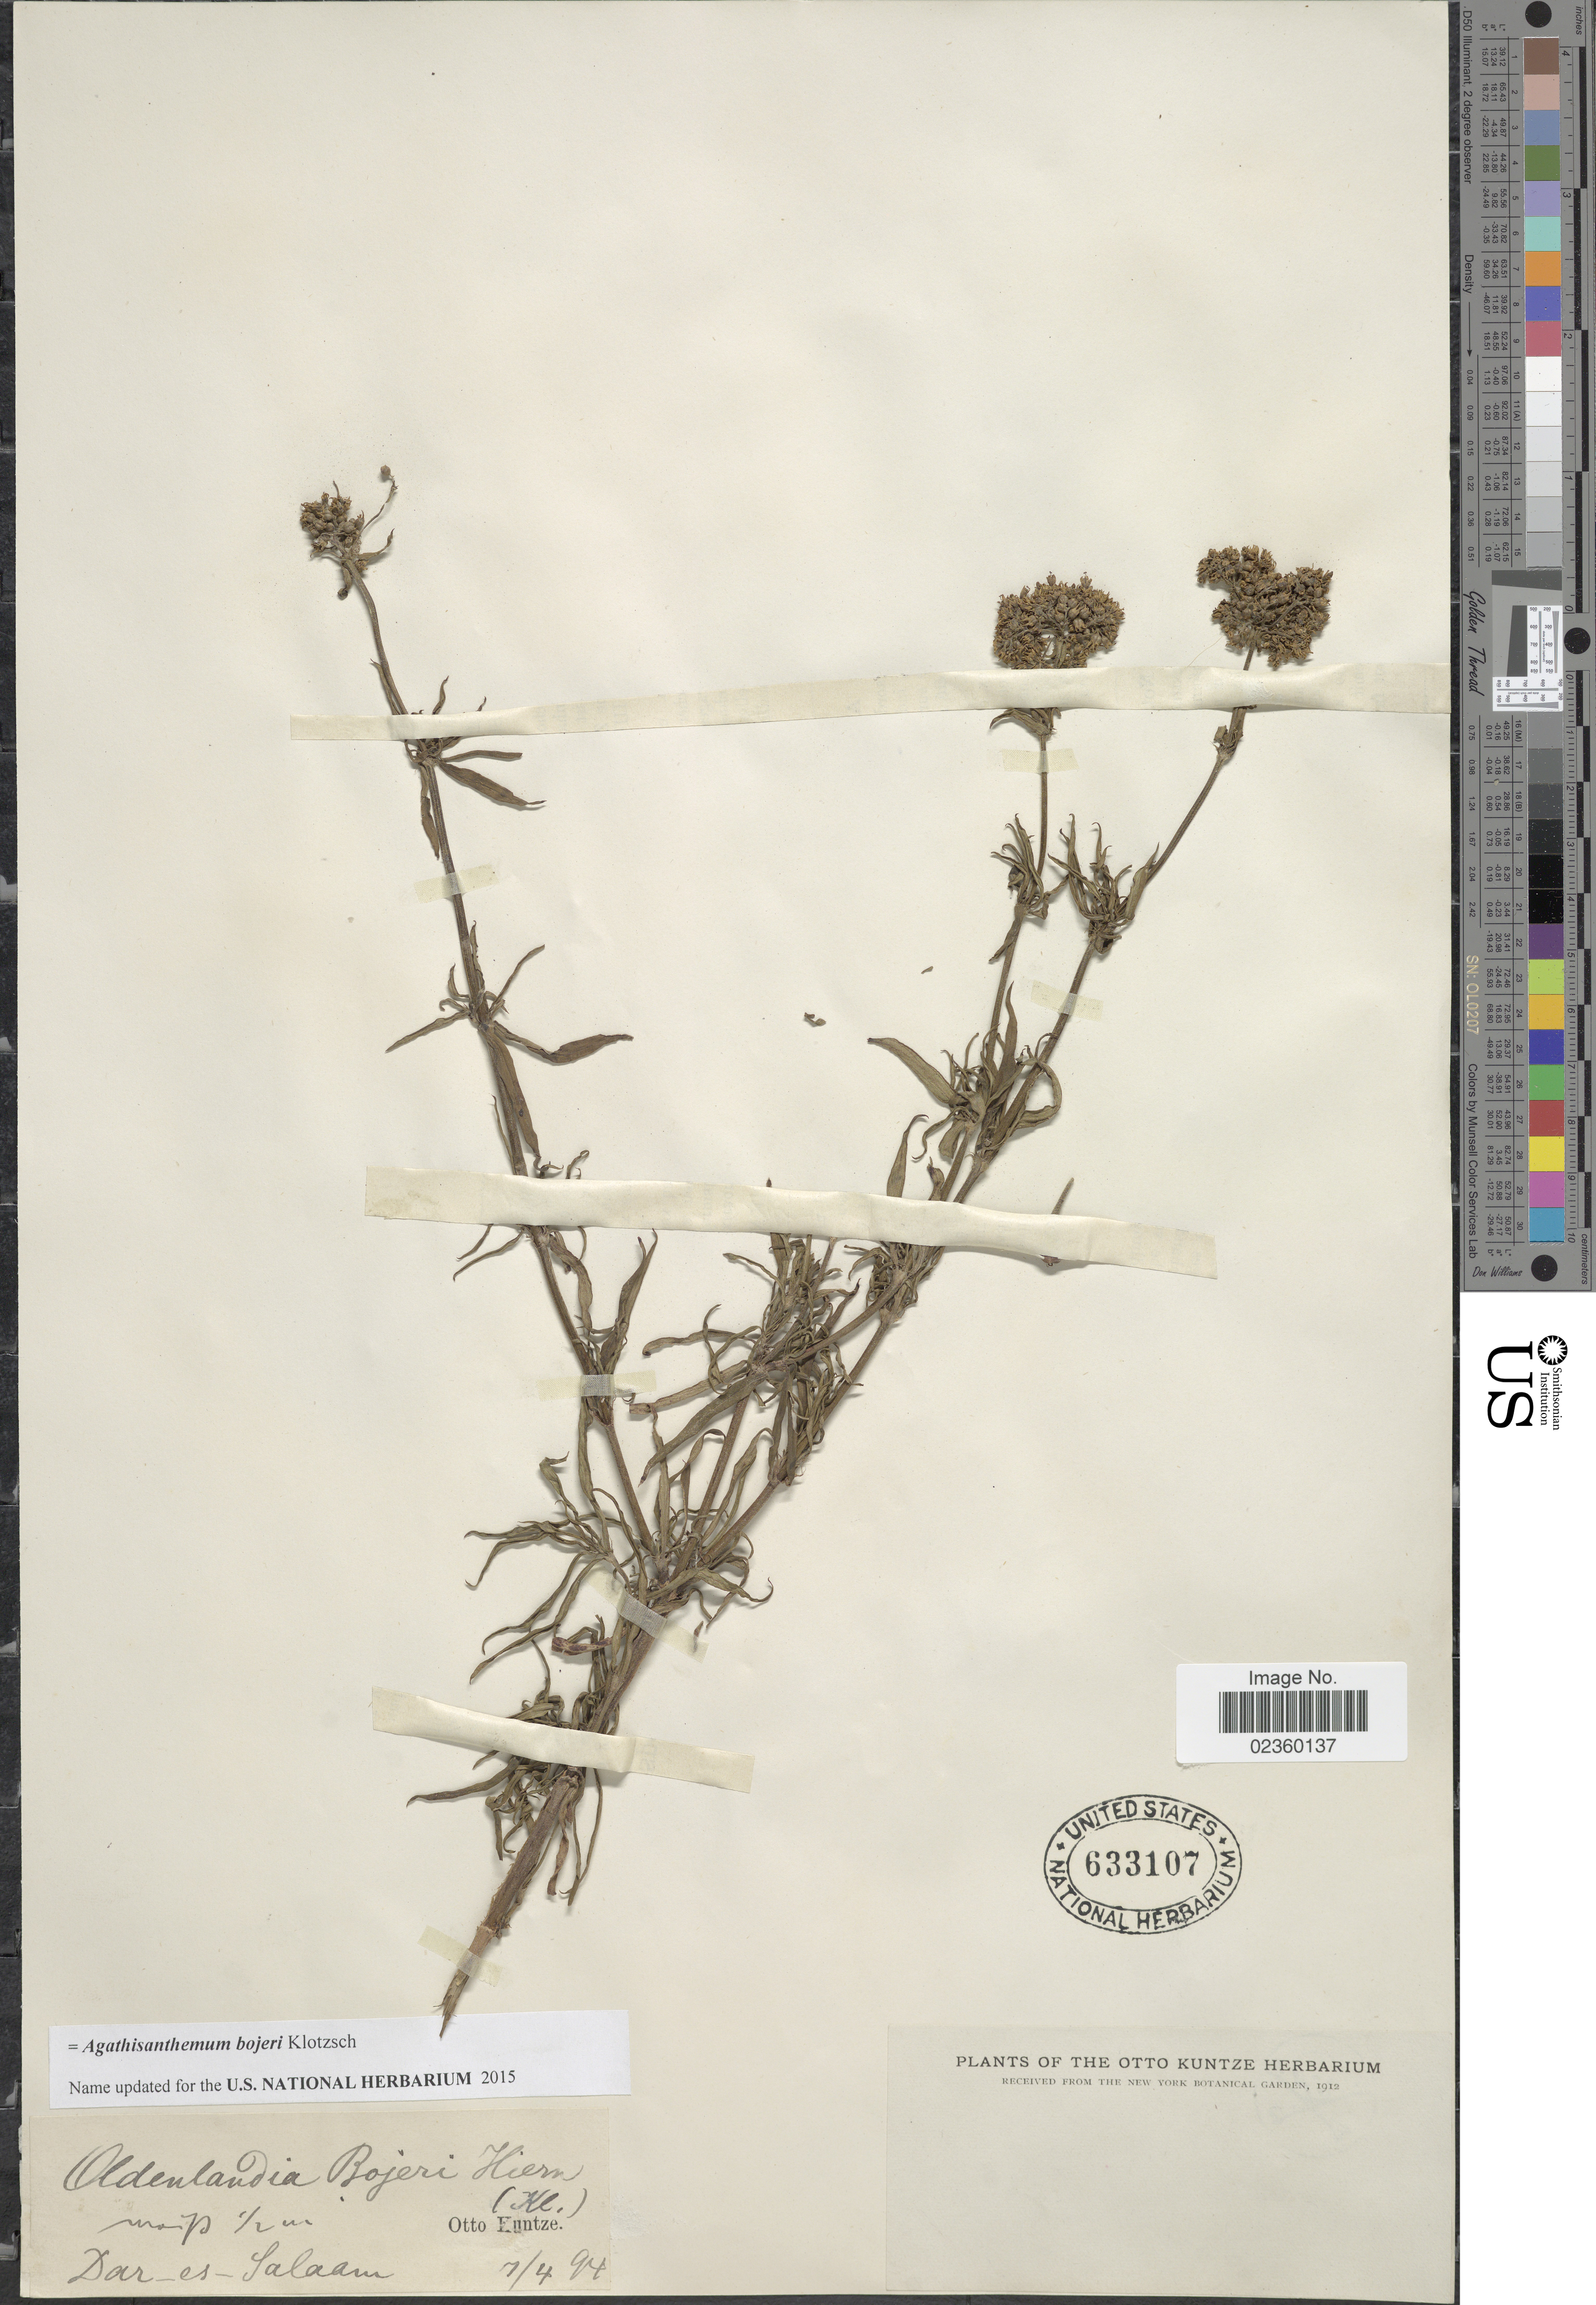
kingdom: Plantae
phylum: Tracheophyta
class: Magnoliopsida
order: Gentianales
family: Rubiaceae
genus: Agathisanthemum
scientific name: Agathisanthemum bojeri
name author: Klotzsch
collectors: C.E.O. Kuntze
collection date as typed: Transcribed d/m/y: 7/4/94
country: Tanzania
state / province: Dar es Salaam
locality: Dar-es-Salaam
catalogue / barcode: US 633107